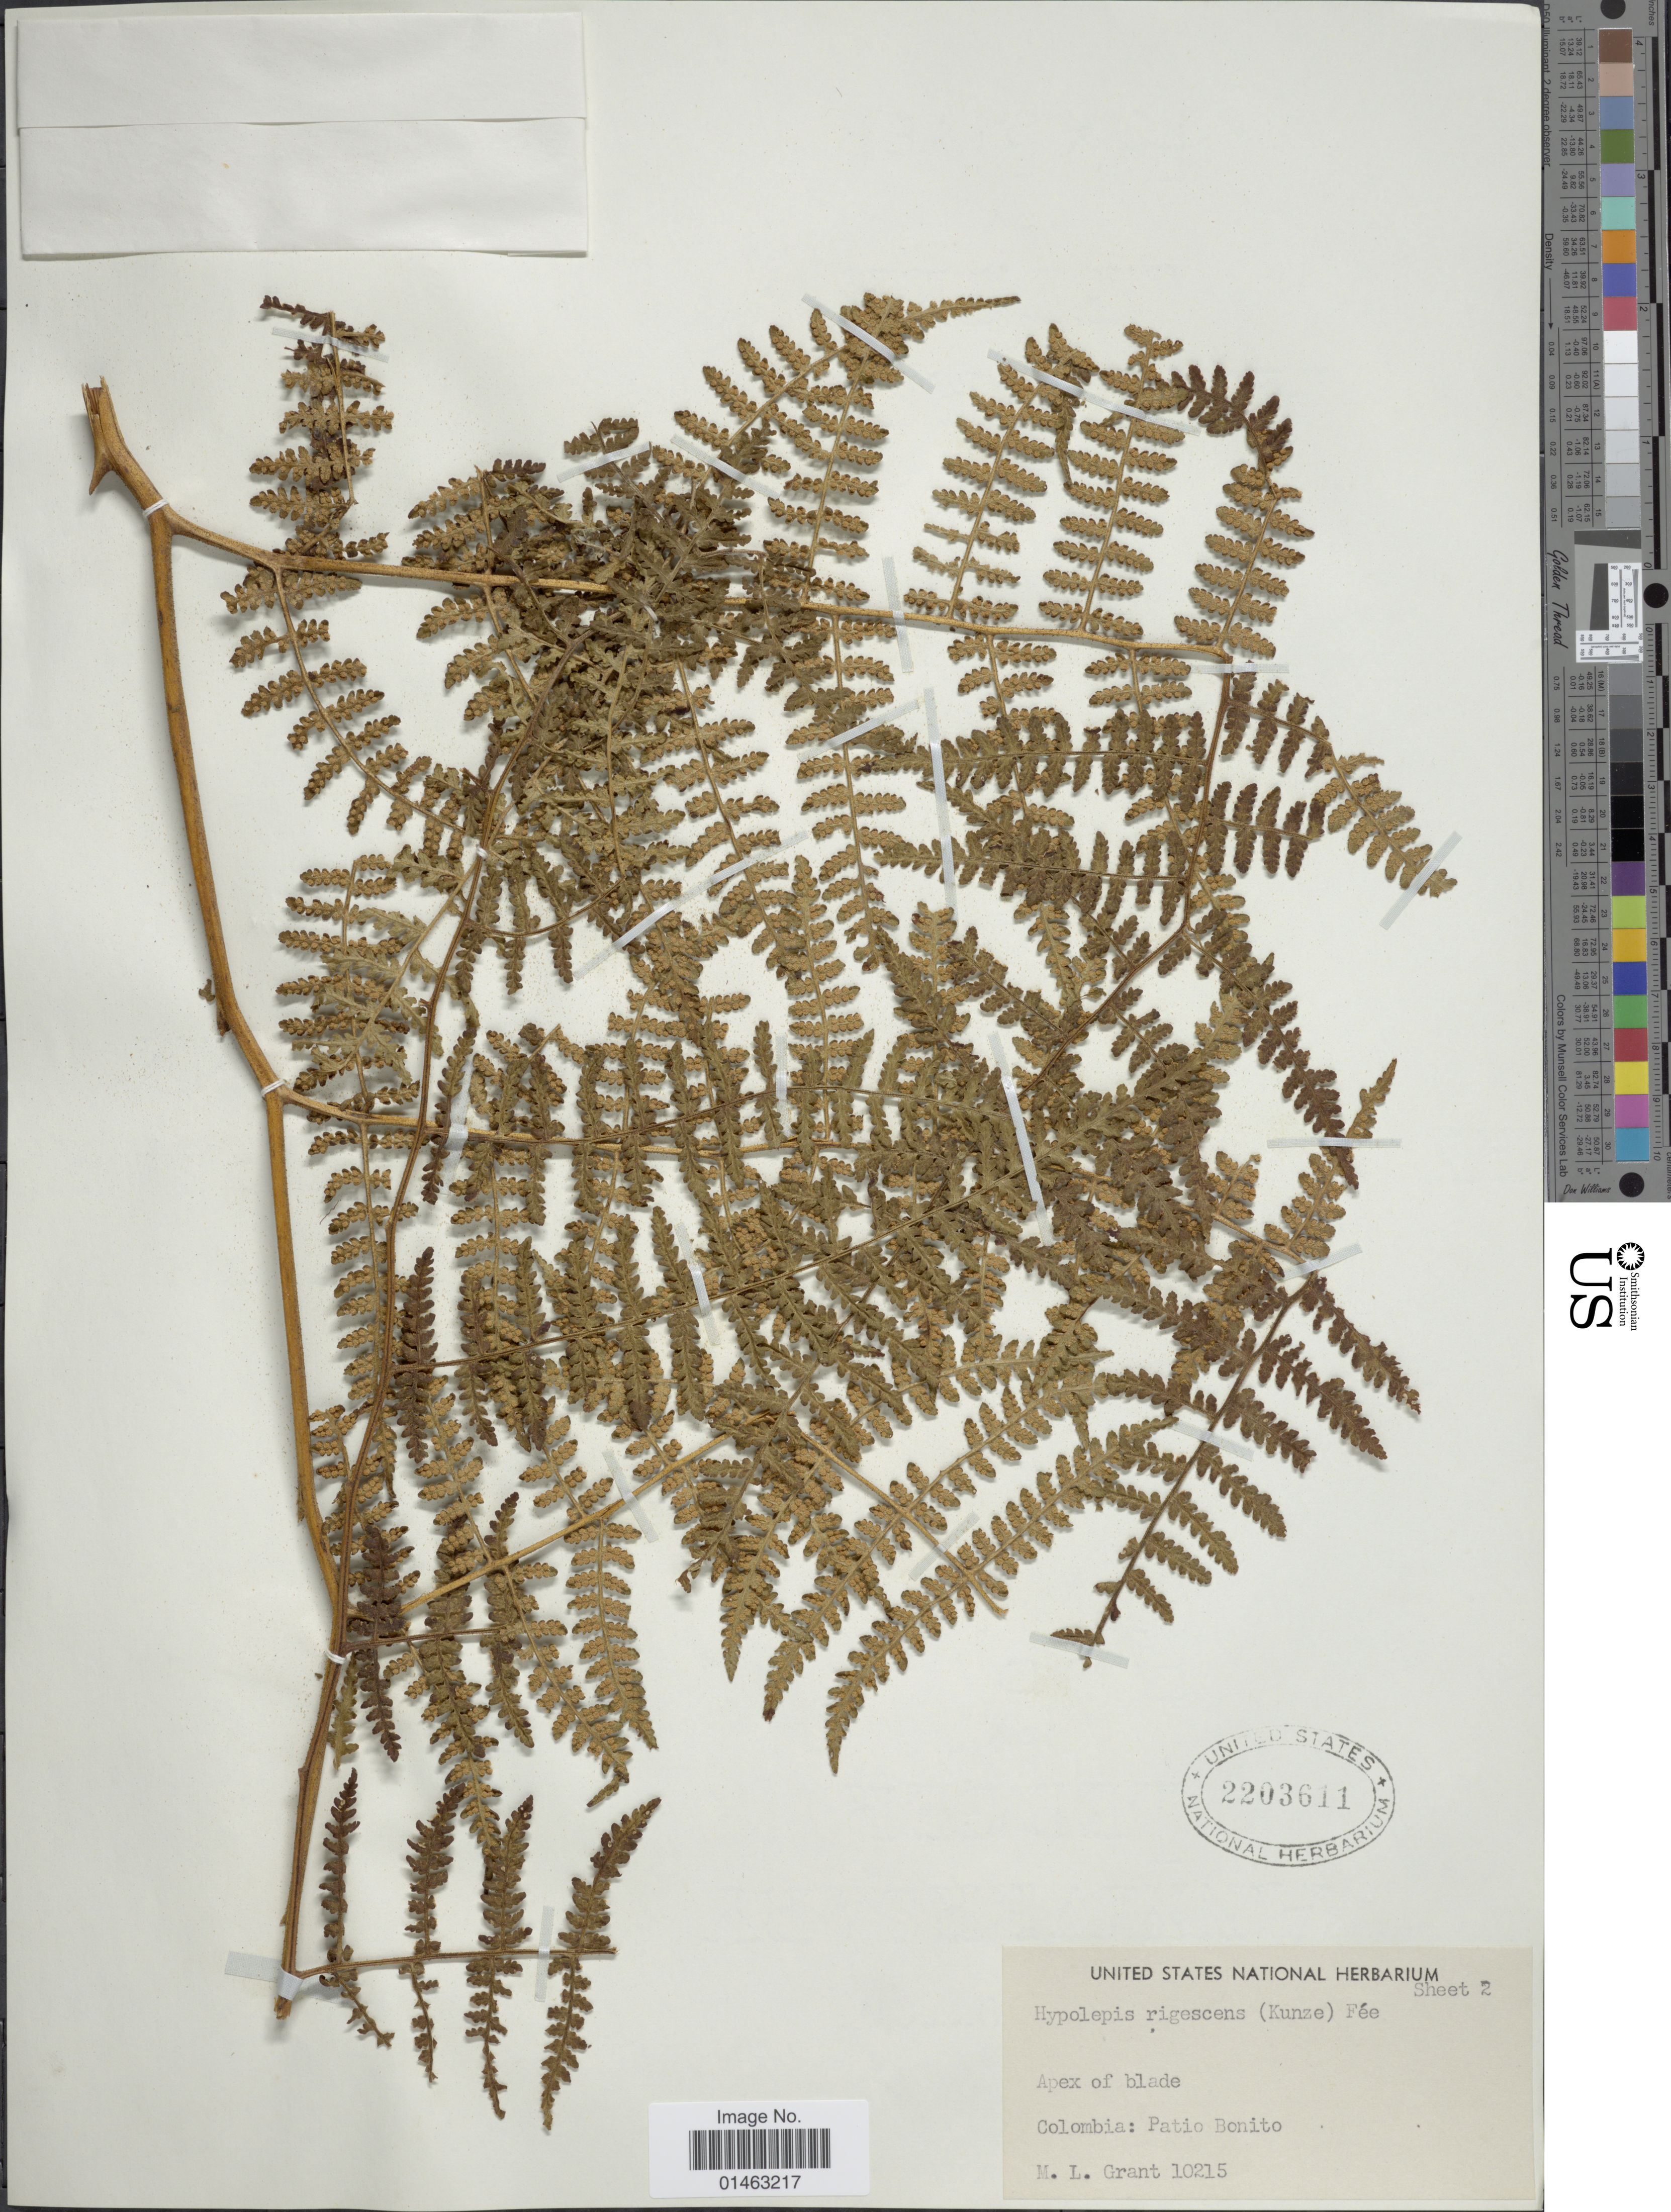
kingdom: Plantae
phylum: Tracheophyta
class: Polypodiopsida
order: Polypodiales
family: Dennstaedtiaceae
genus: Hypolepis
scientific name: Hypolepis viscosa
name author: H. Karst.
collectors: M. L. Grant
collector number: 10215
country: Colombia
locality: Patio Bonito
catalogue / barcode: US 2203611